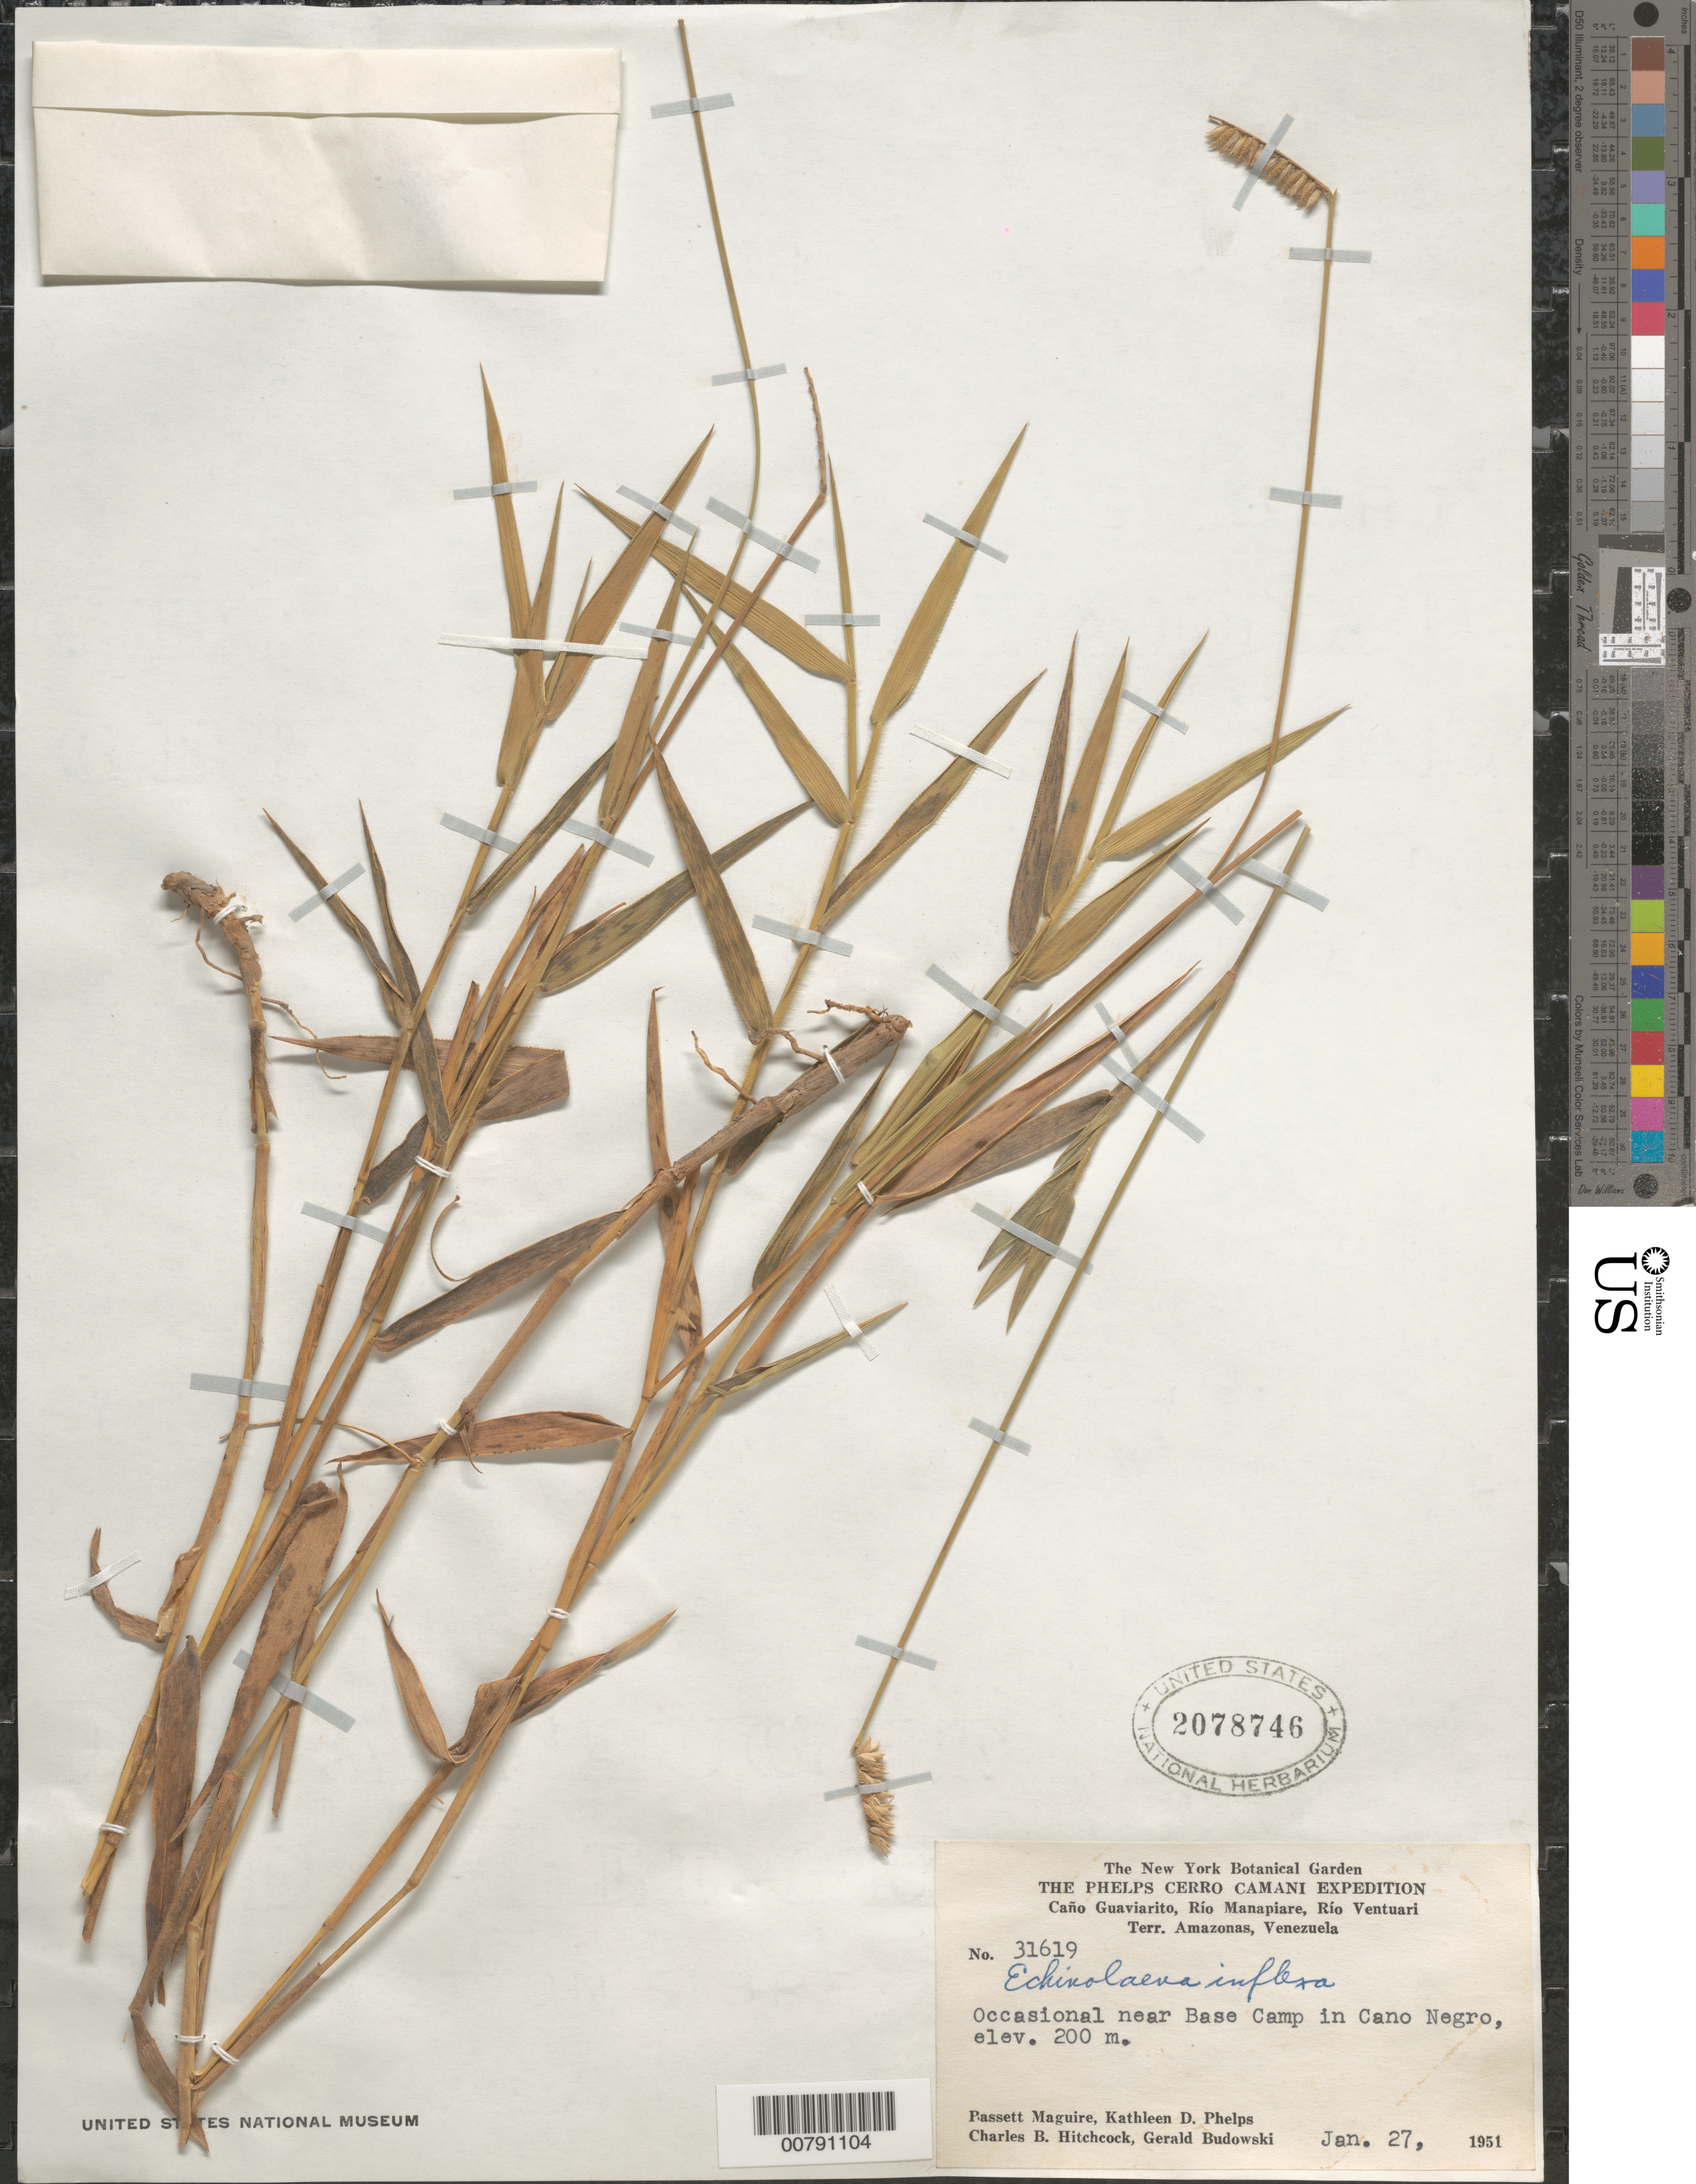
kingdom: Plantae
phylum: Tracheophyta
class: Liliopsida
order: Poales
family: Poaceae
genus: Echinolaena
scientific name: Echinolaena inflexa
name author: (Poir.) Chase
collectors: B. Maguire, K. D. Phelps, C. B. Hitchcock & G. Budowski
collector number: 31619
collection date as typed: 27-Jan-51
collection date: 1951-01-27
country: Venezuela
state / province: Amazonas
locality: Caño Guaviarito, Río Manapiare, Río Ventuari, Cerru Guanay, near Base Camp in Caño Negro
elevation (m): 200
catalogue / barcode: US 2078746